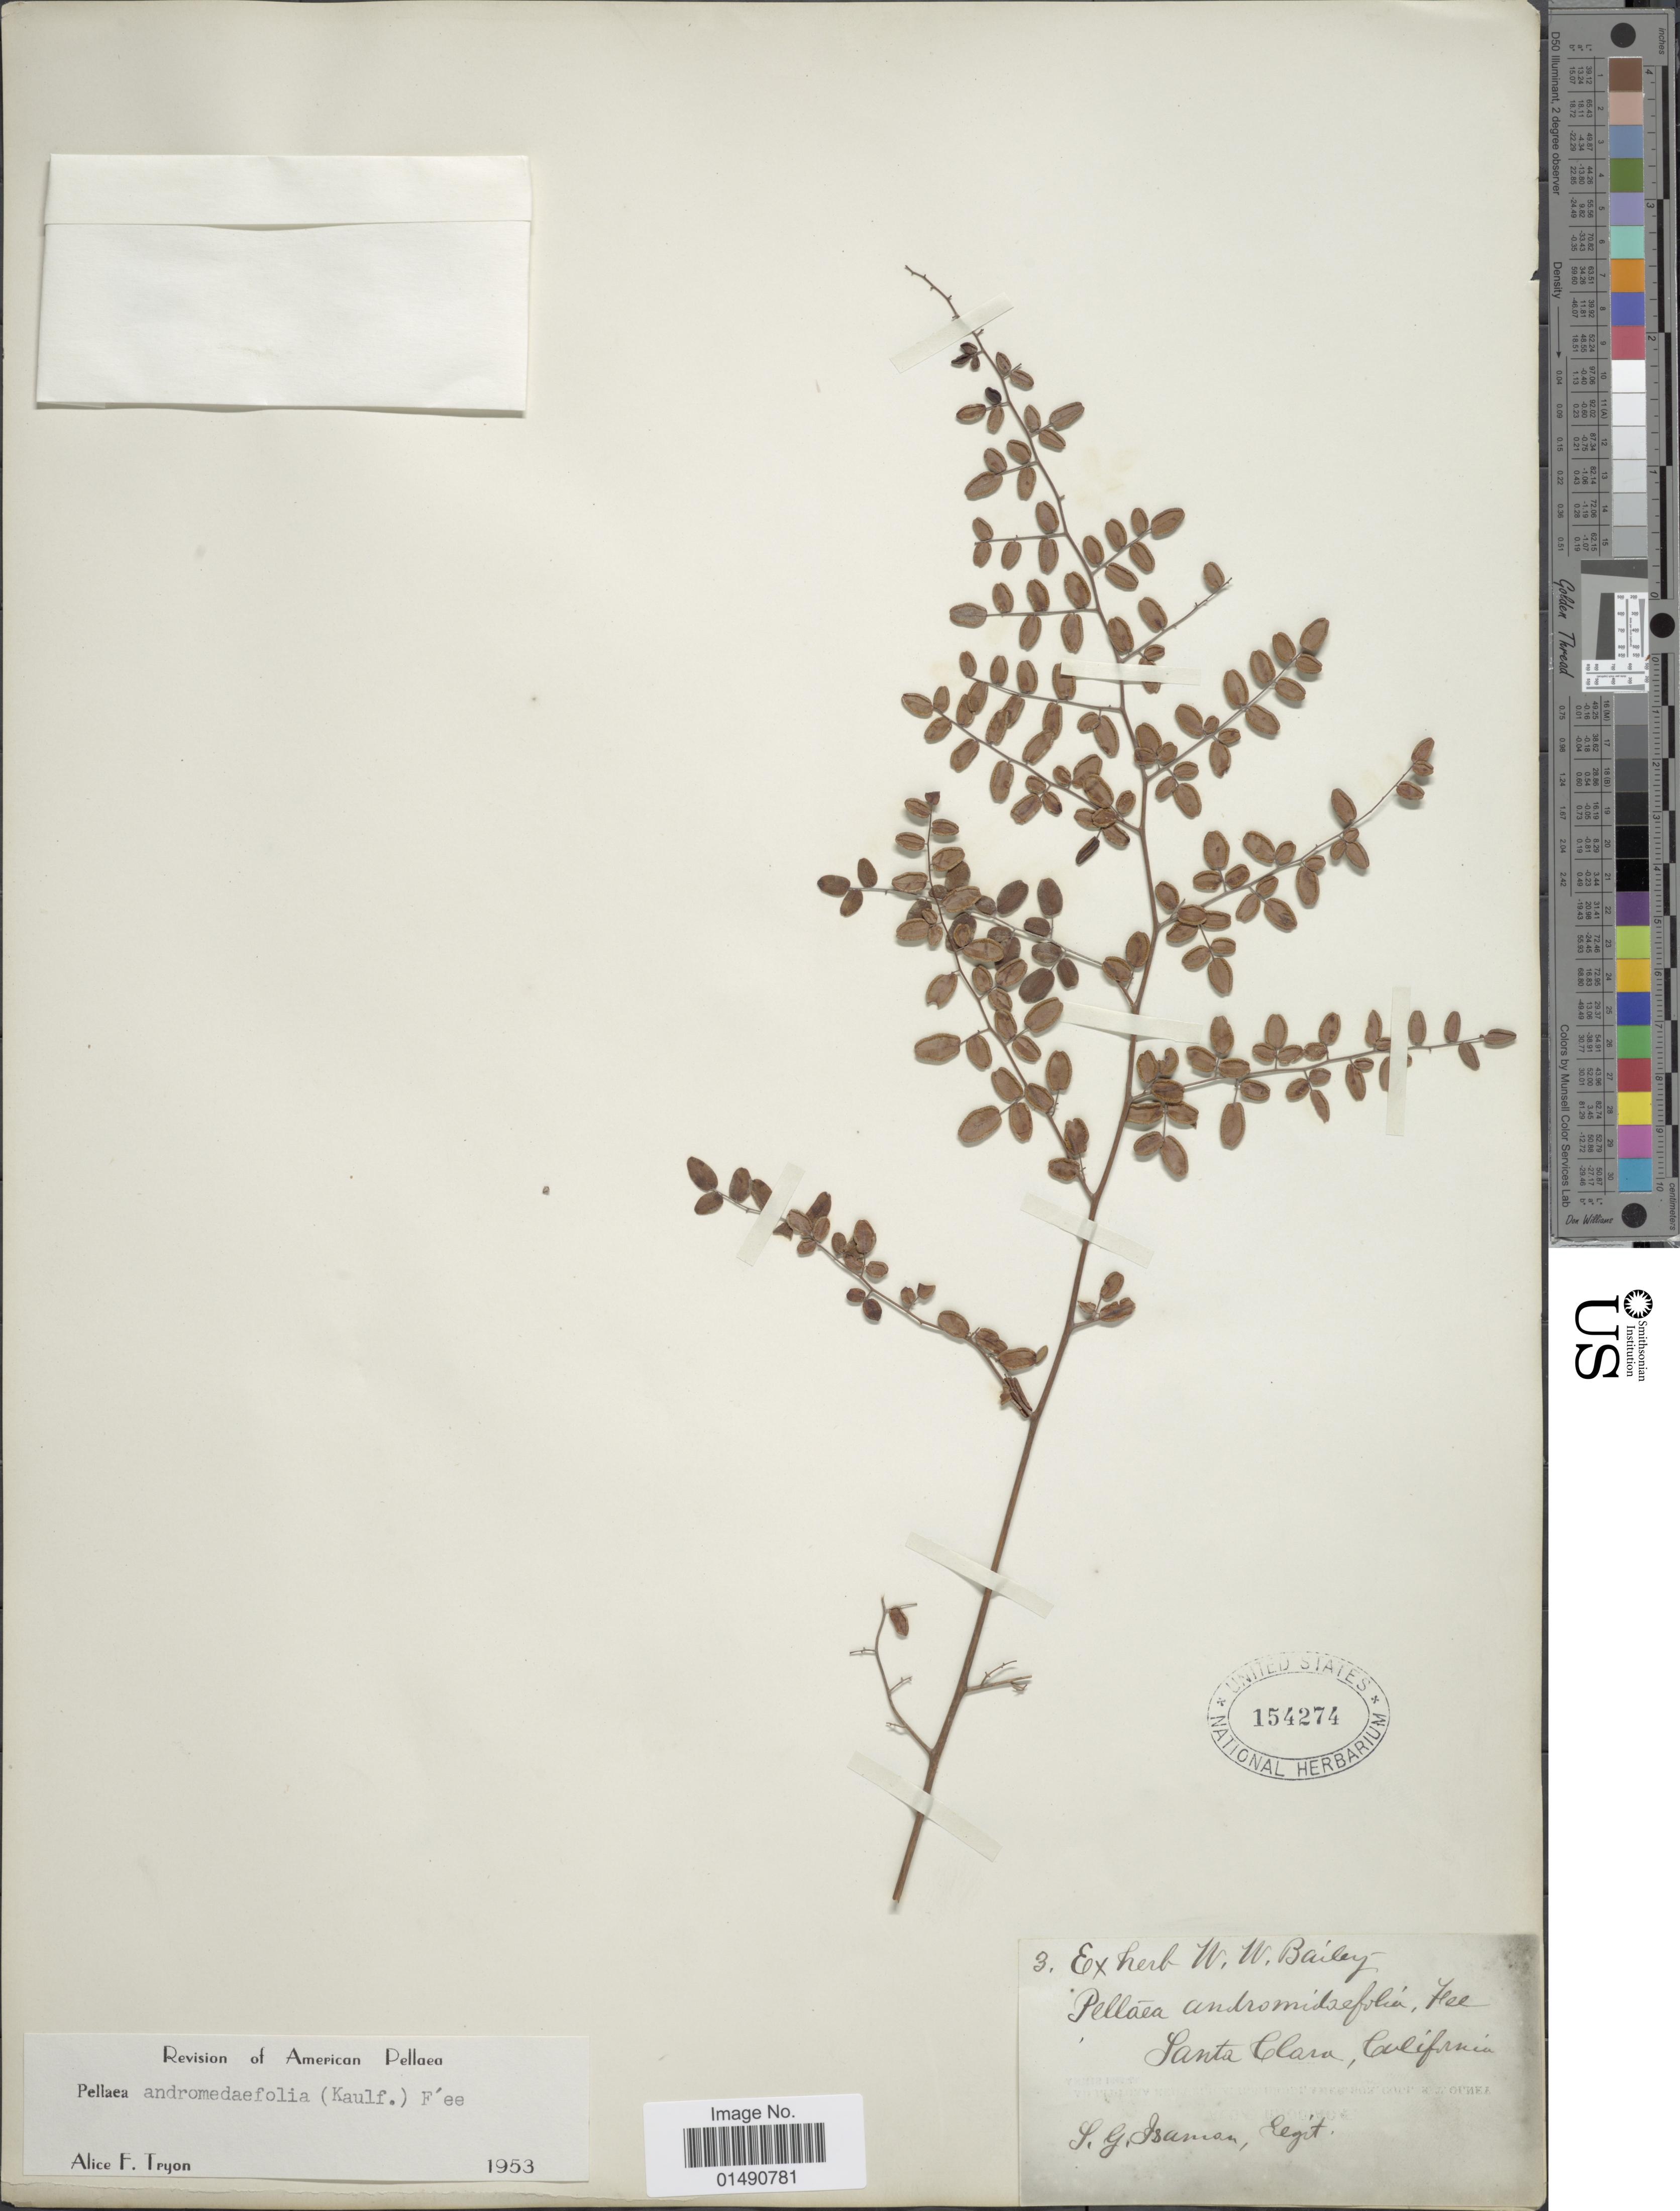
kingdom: Plantae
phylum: Tracheophyta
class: Polypodiopsida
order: Polypodiales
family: Pteridaceae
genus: Pellaea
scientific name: Pellaea andromedifolia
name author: (Kaulf.) Fée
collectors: L. Isaman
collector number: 3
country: United States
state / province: California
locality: Santa Clara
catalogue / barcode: US 154274